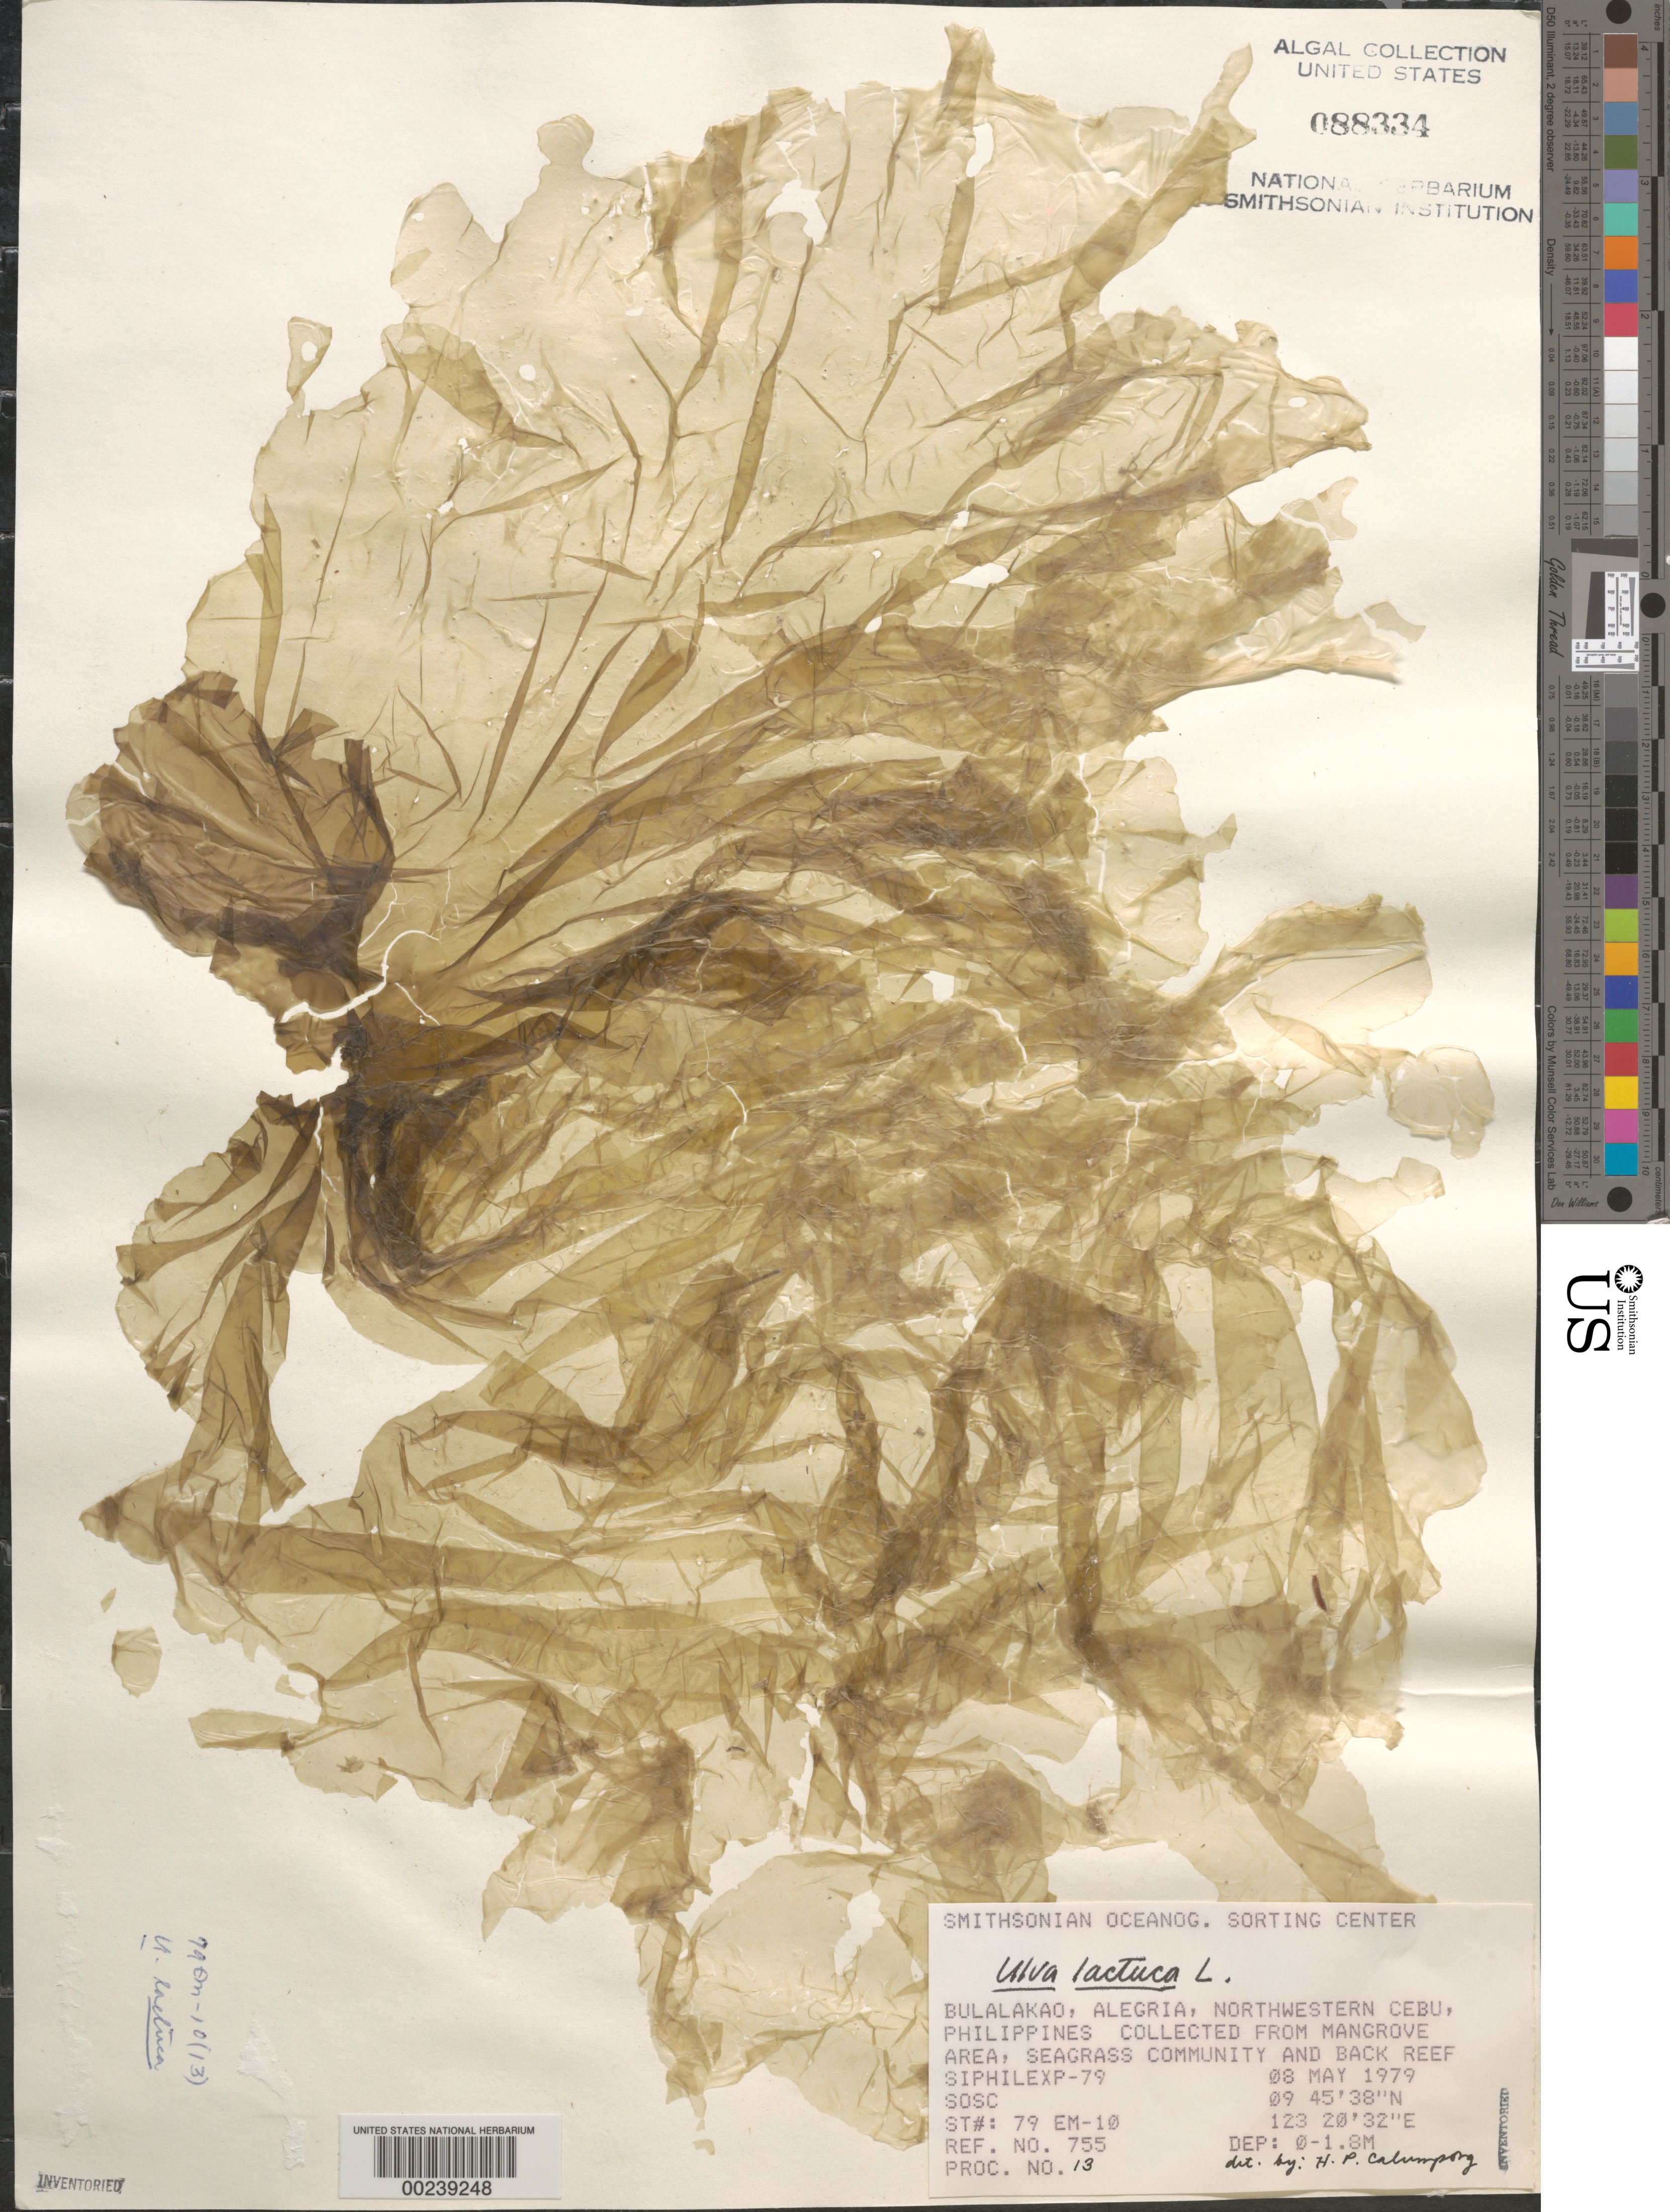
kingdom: Plantae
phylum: Chlorophyta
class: Ulvophyceae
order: Ulvales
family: Ulvaceae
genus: Ulva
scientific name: Ulva lactuca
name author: L.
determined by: Calumpong, H. P.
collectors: SOSC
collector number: Station 79 Em-10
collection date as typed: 08 May 1979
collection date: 1979-05-08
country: Philippines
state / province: Central Visayas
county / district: Cebu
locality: Bulalakao, alegria, cebu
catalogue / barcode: US 88334